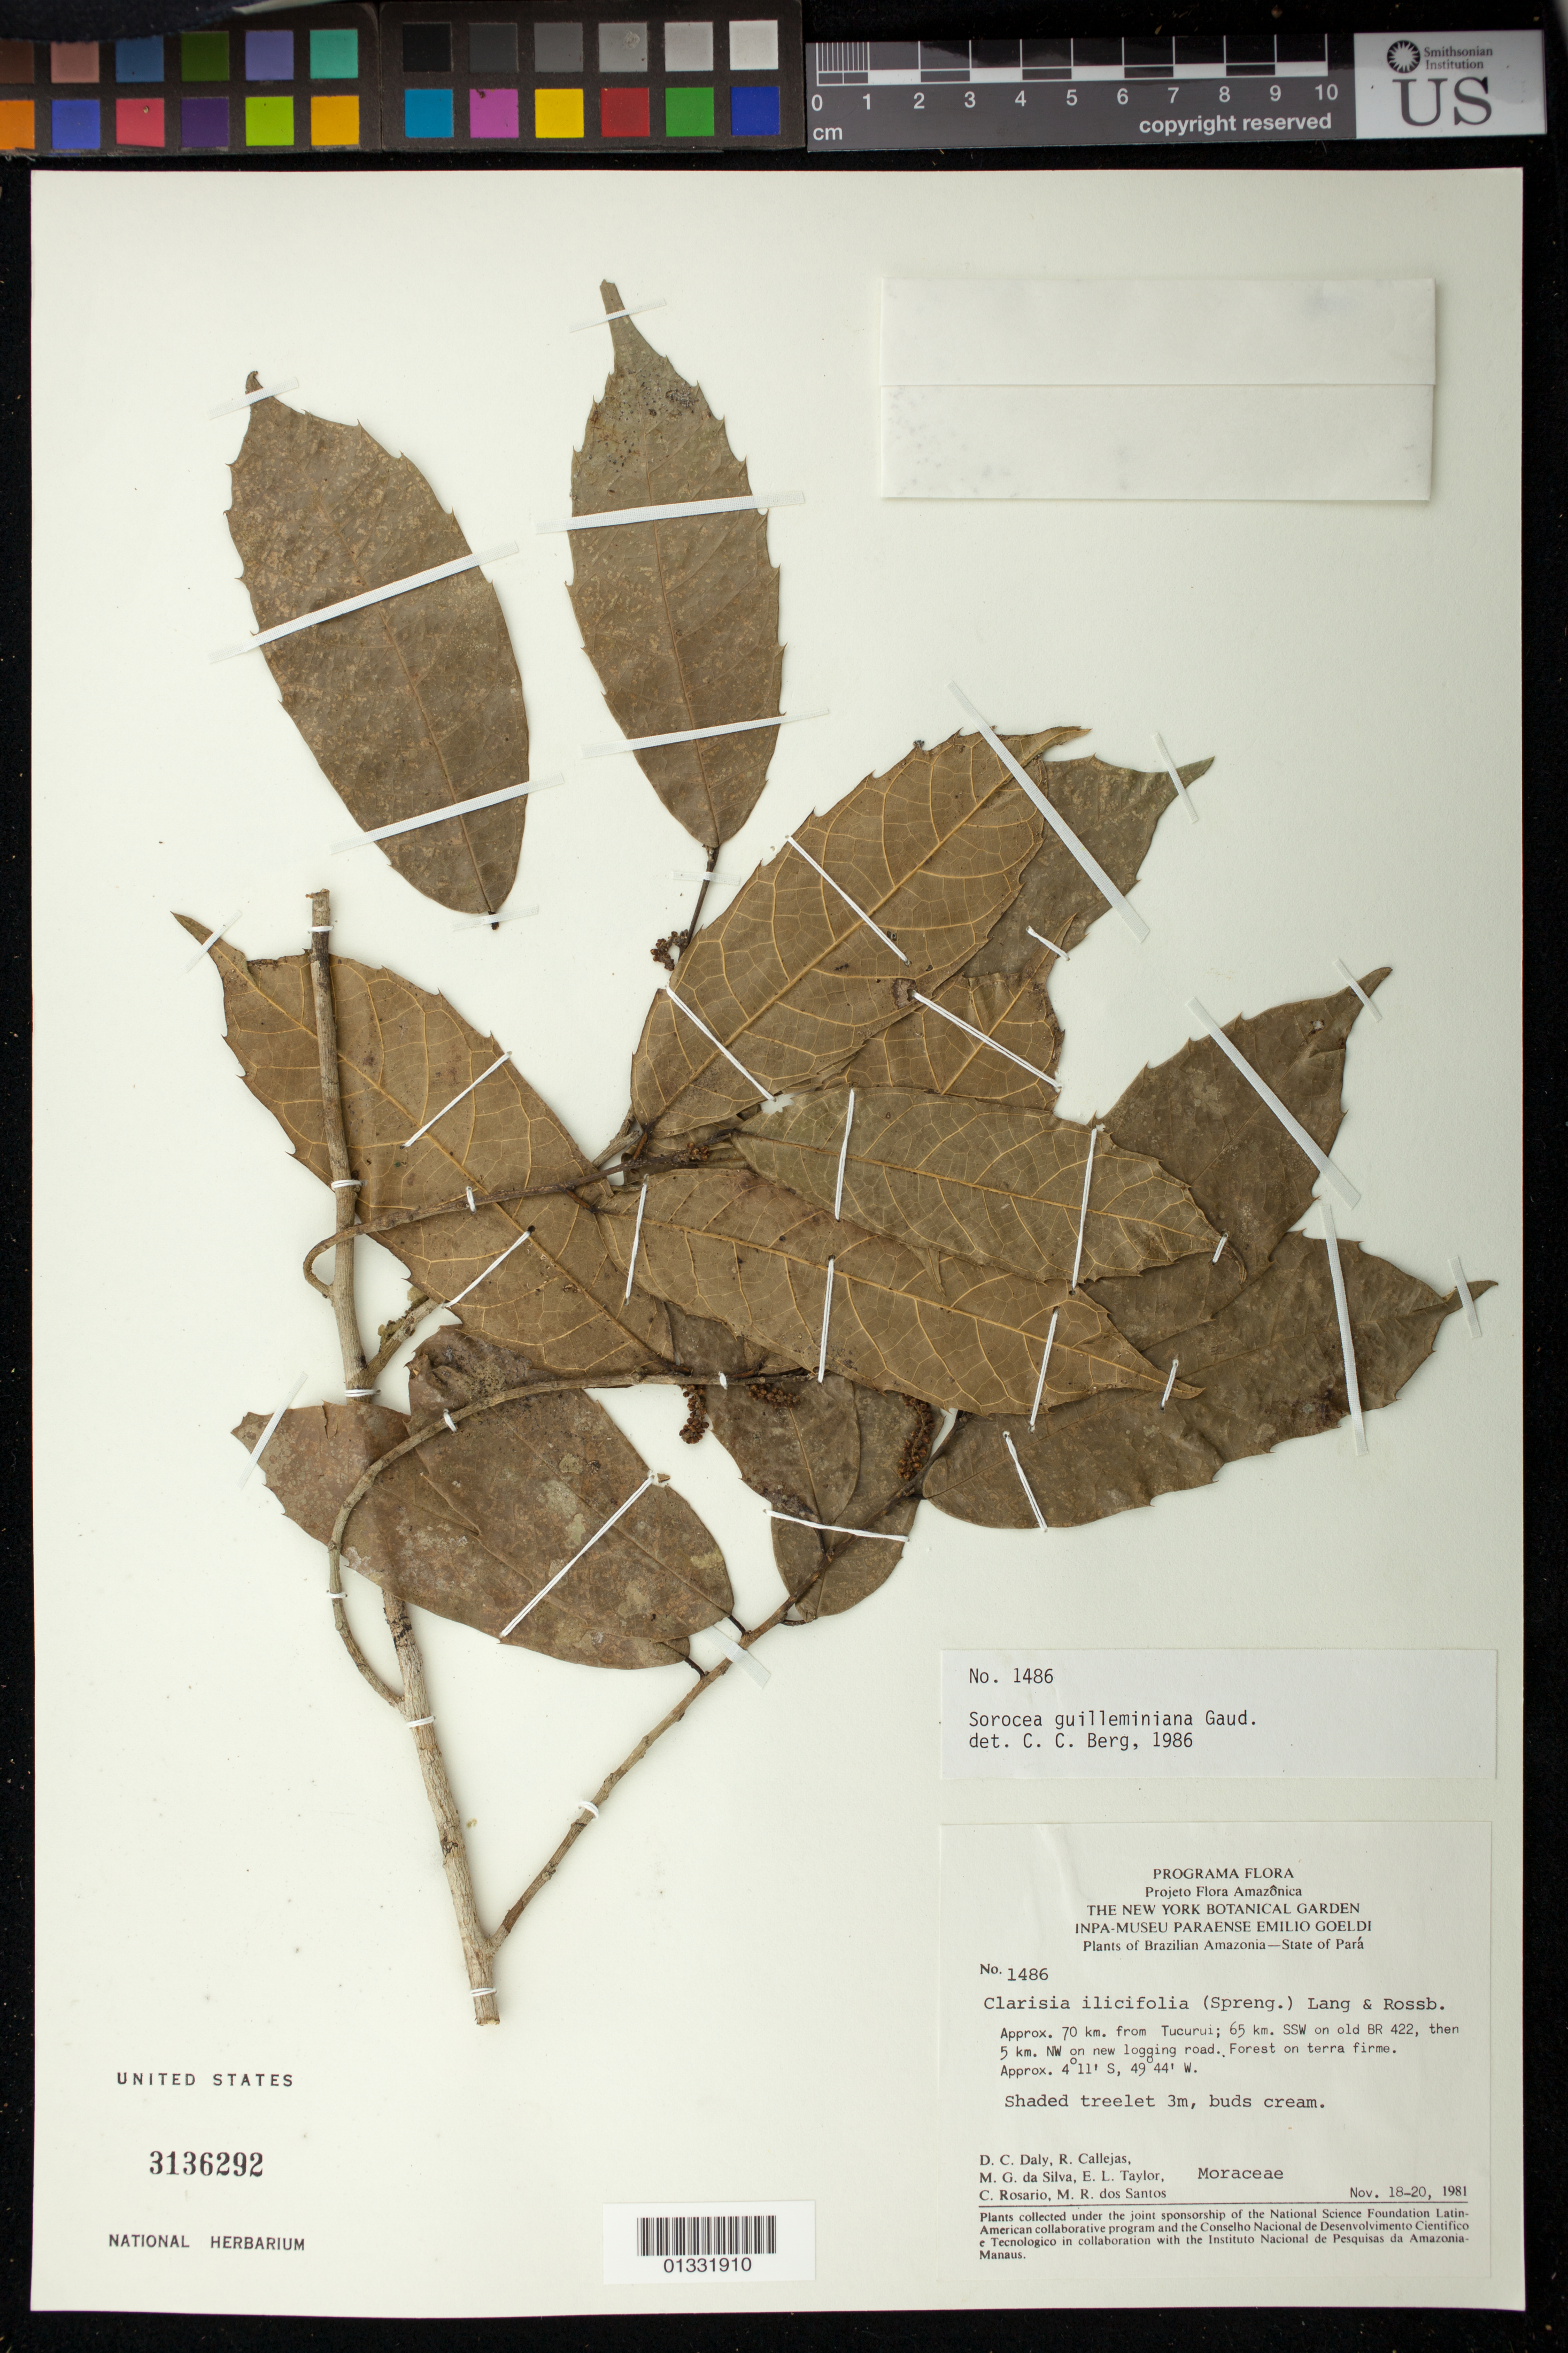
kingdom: Plantae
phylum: Tracheophyta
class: Magnoliopsida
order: Rosales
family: Moraceae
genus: Sorocea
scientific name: Sorocea guilleminiana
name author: Gaudich.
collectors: D. C. Daly, R. Callejas, M. G. Silva, E. L. Taylor, C. S. Rosário & M. R. dos Santos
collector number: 1486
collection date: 1981-11-18/1981-11-20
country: Brazil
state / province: Pará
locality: Approx. 70 km from Tucurui. 65 km SSW on old BR 422, then 5 km NW on new logging road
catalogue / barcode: US 3136292